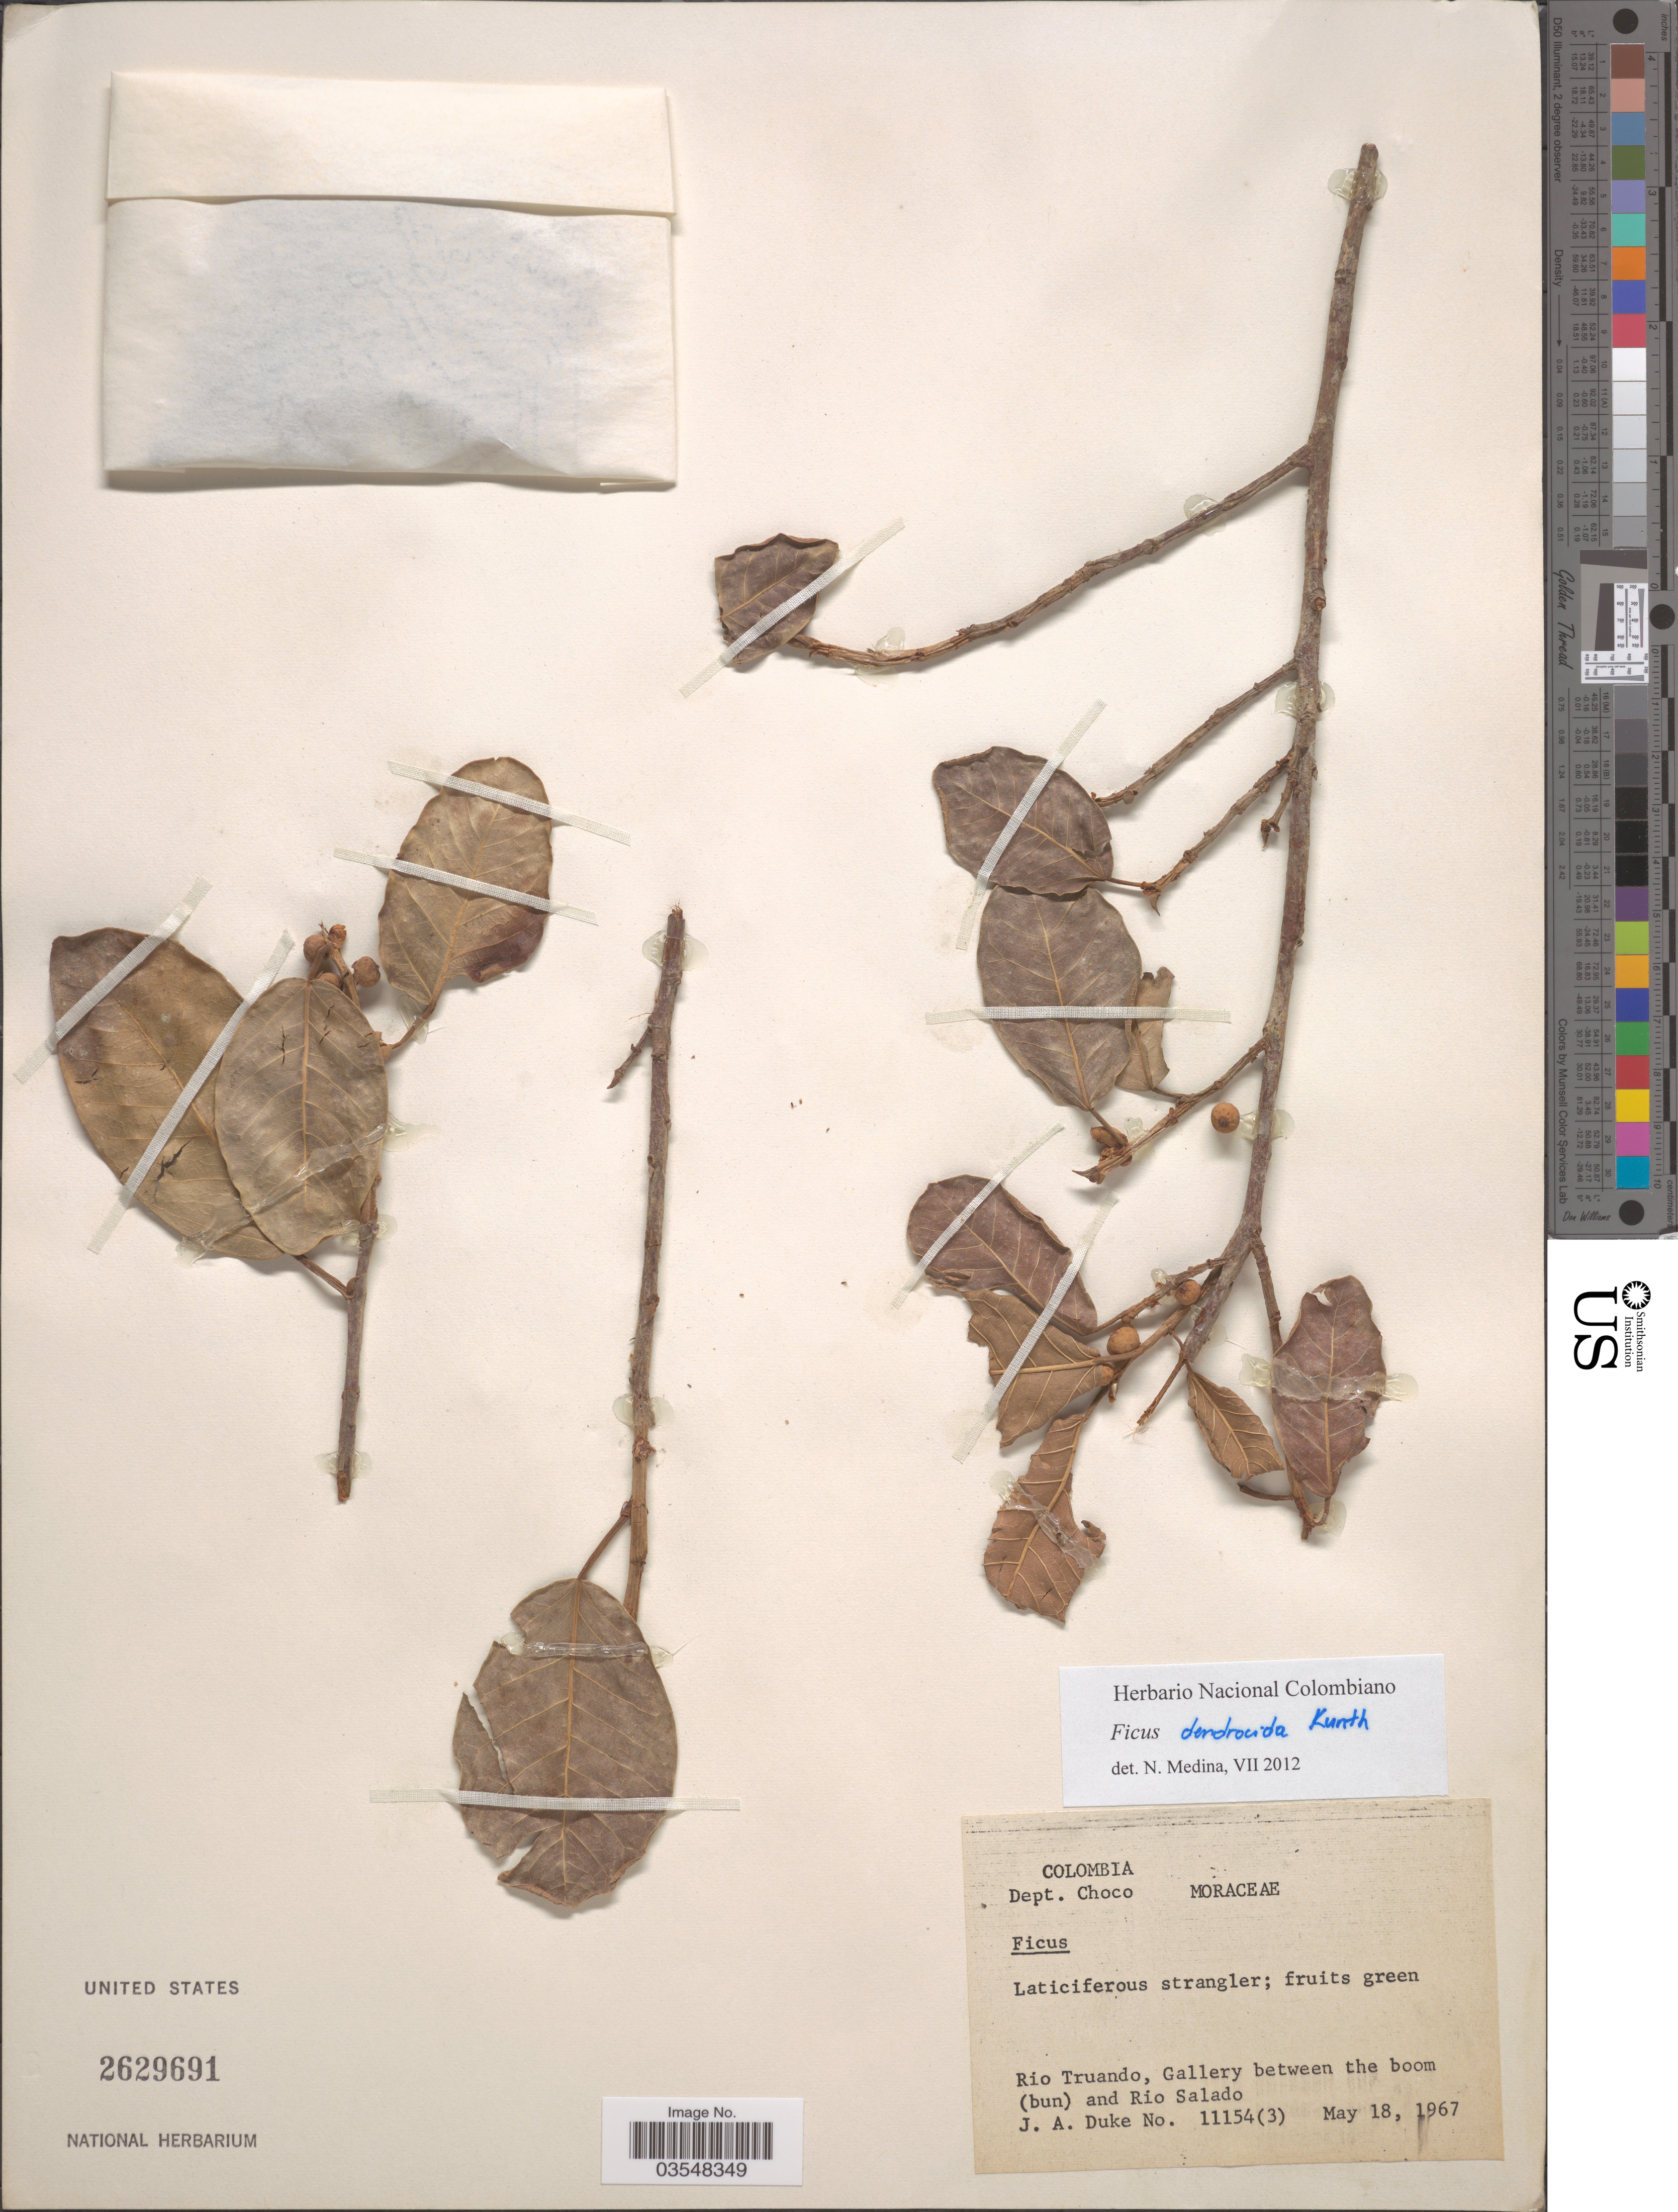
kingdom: Plantae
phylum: Tracheophyta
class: Magnoliopsida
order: Rosales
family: Moraceae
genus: Ficus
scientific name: Ficus dendrocida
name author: Kunth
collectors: J. A. Duke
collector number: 11154(3)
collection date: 1967-05-18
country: Colombia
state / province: Chocó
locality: Dept. Choco. Rio Truando, Gallery between the boom (bun) and Rio Salado.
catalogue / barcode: US 2629691